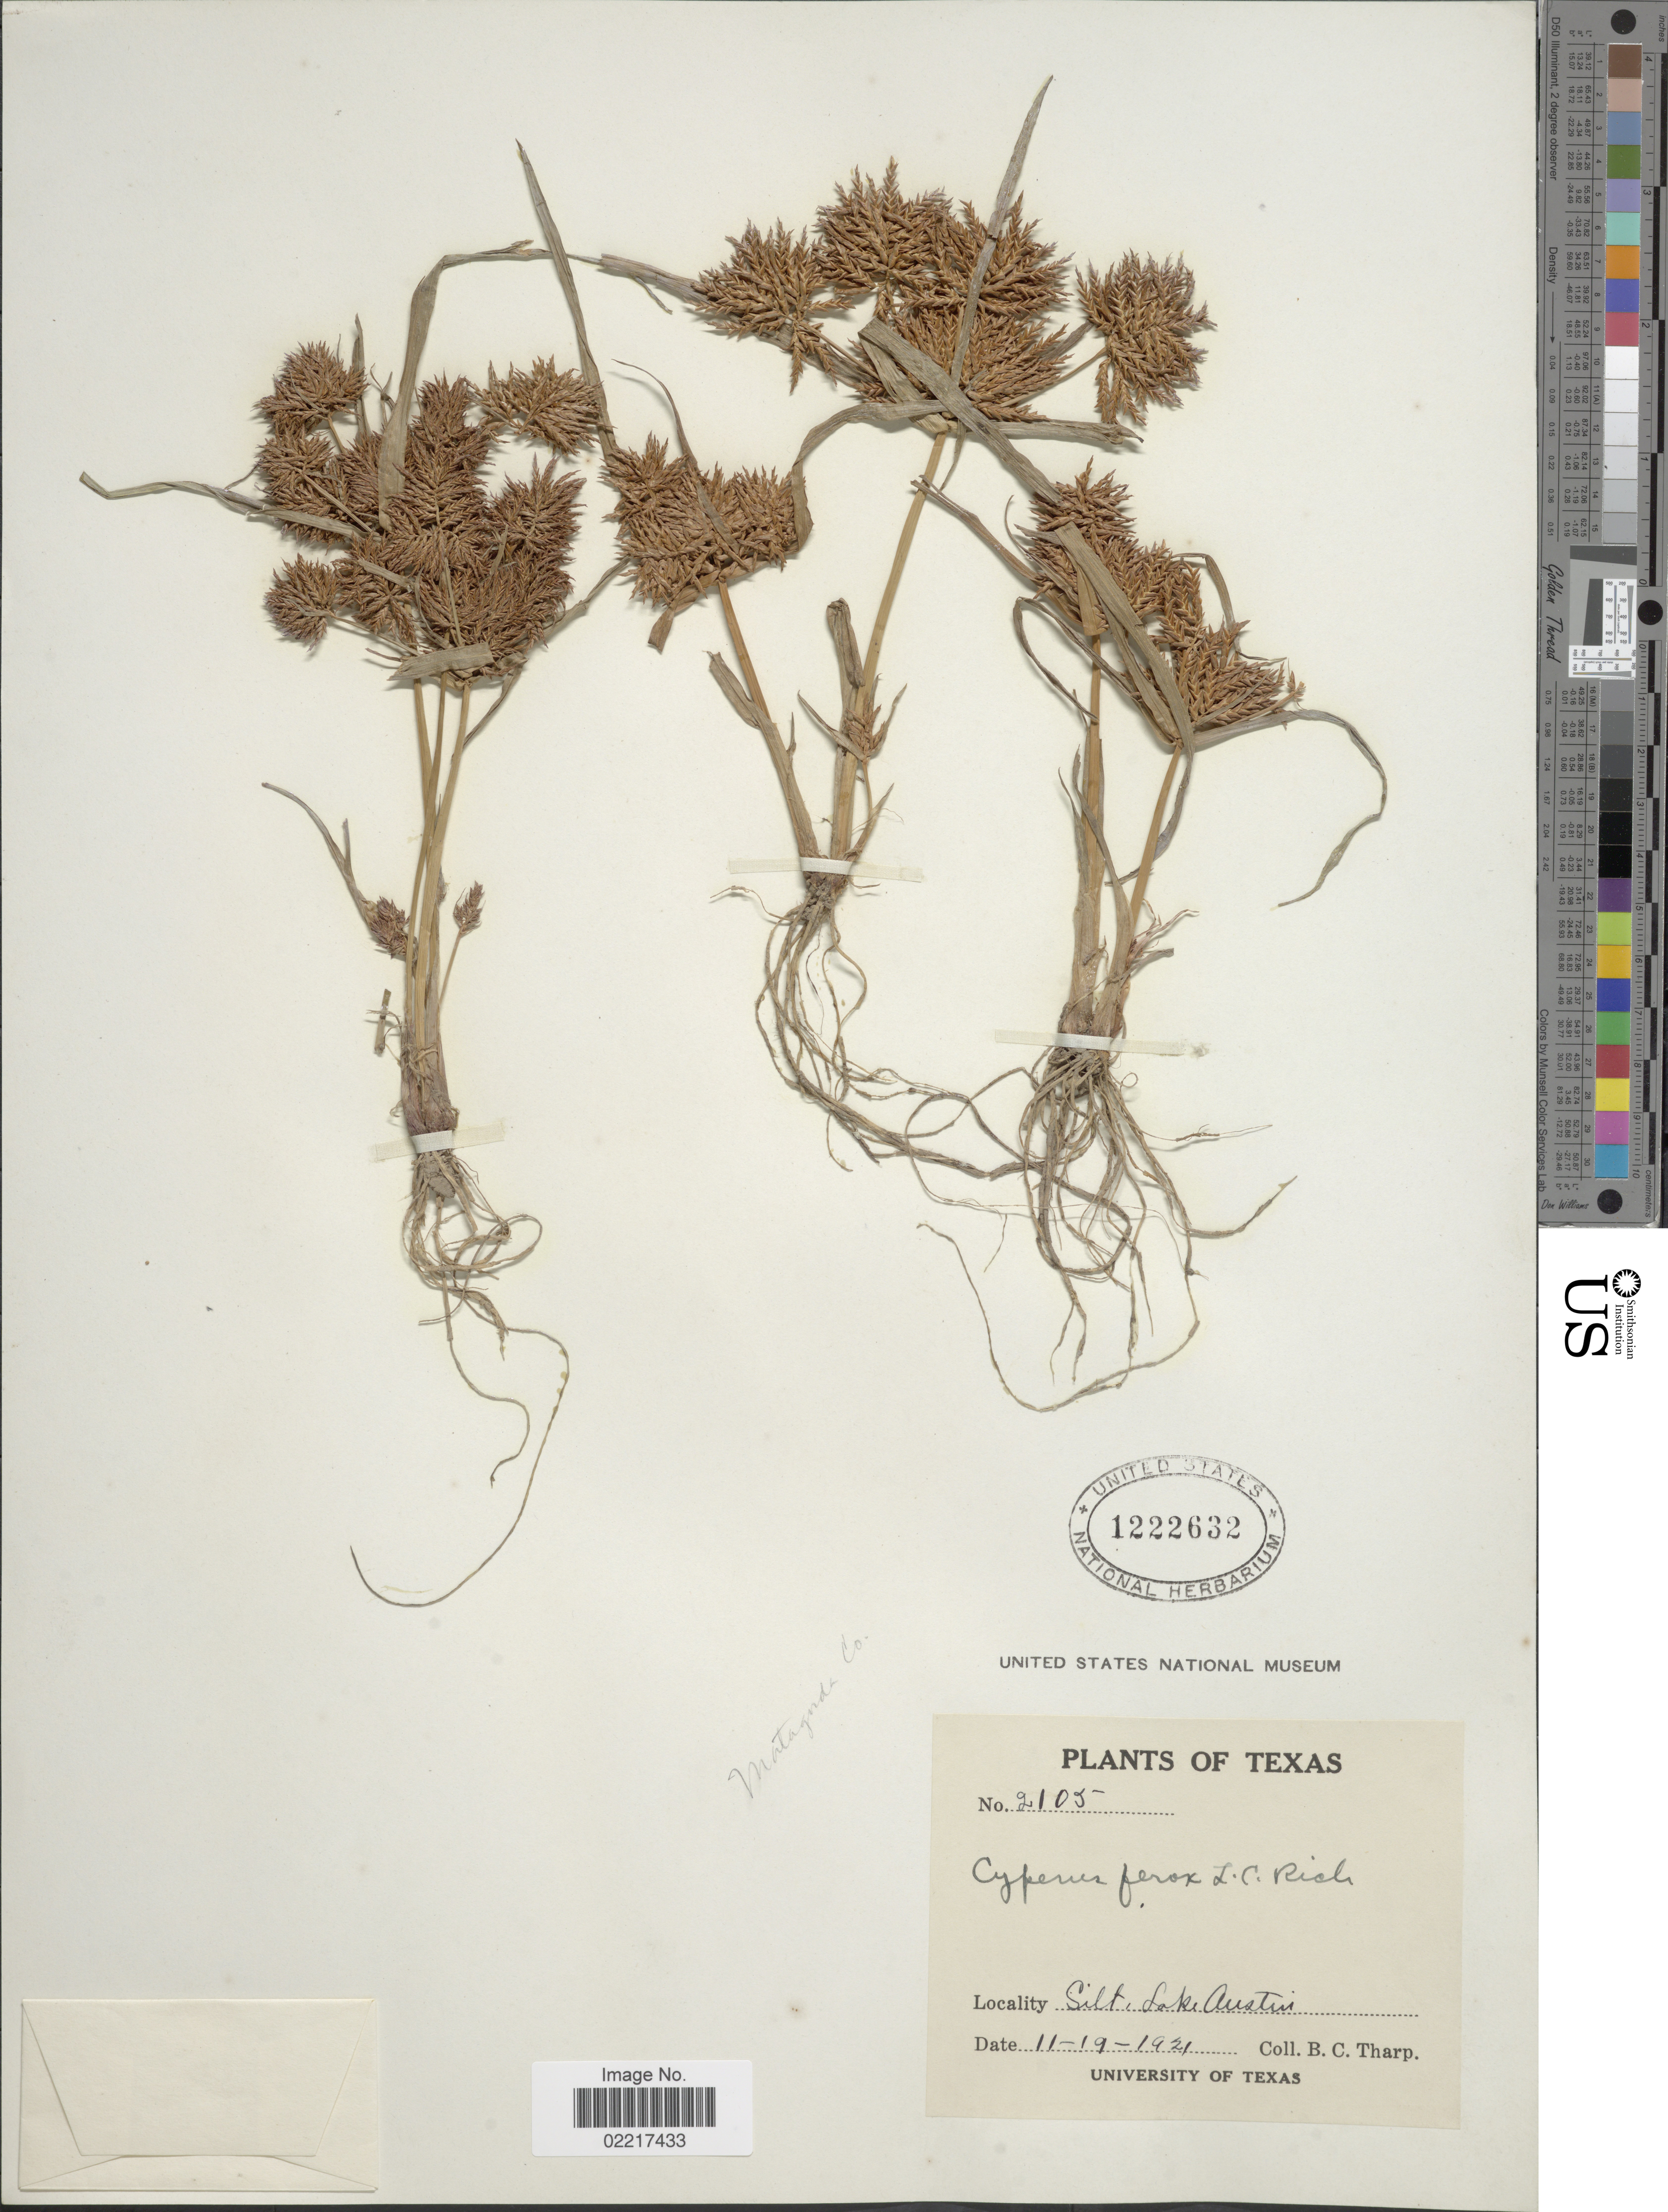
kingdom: Plantae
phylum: Tracheophyta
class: Liliopsida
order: Poales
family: Cyperaceae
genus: Cyperus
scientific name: Cyperus odoratus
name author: L.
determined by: James, K. M.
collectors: B. C. Tharp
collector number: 2105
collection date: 1921-11-19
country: United States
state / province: Texas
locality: Silt, Lake Austin, Matagorda Co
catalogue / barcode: US 1222632